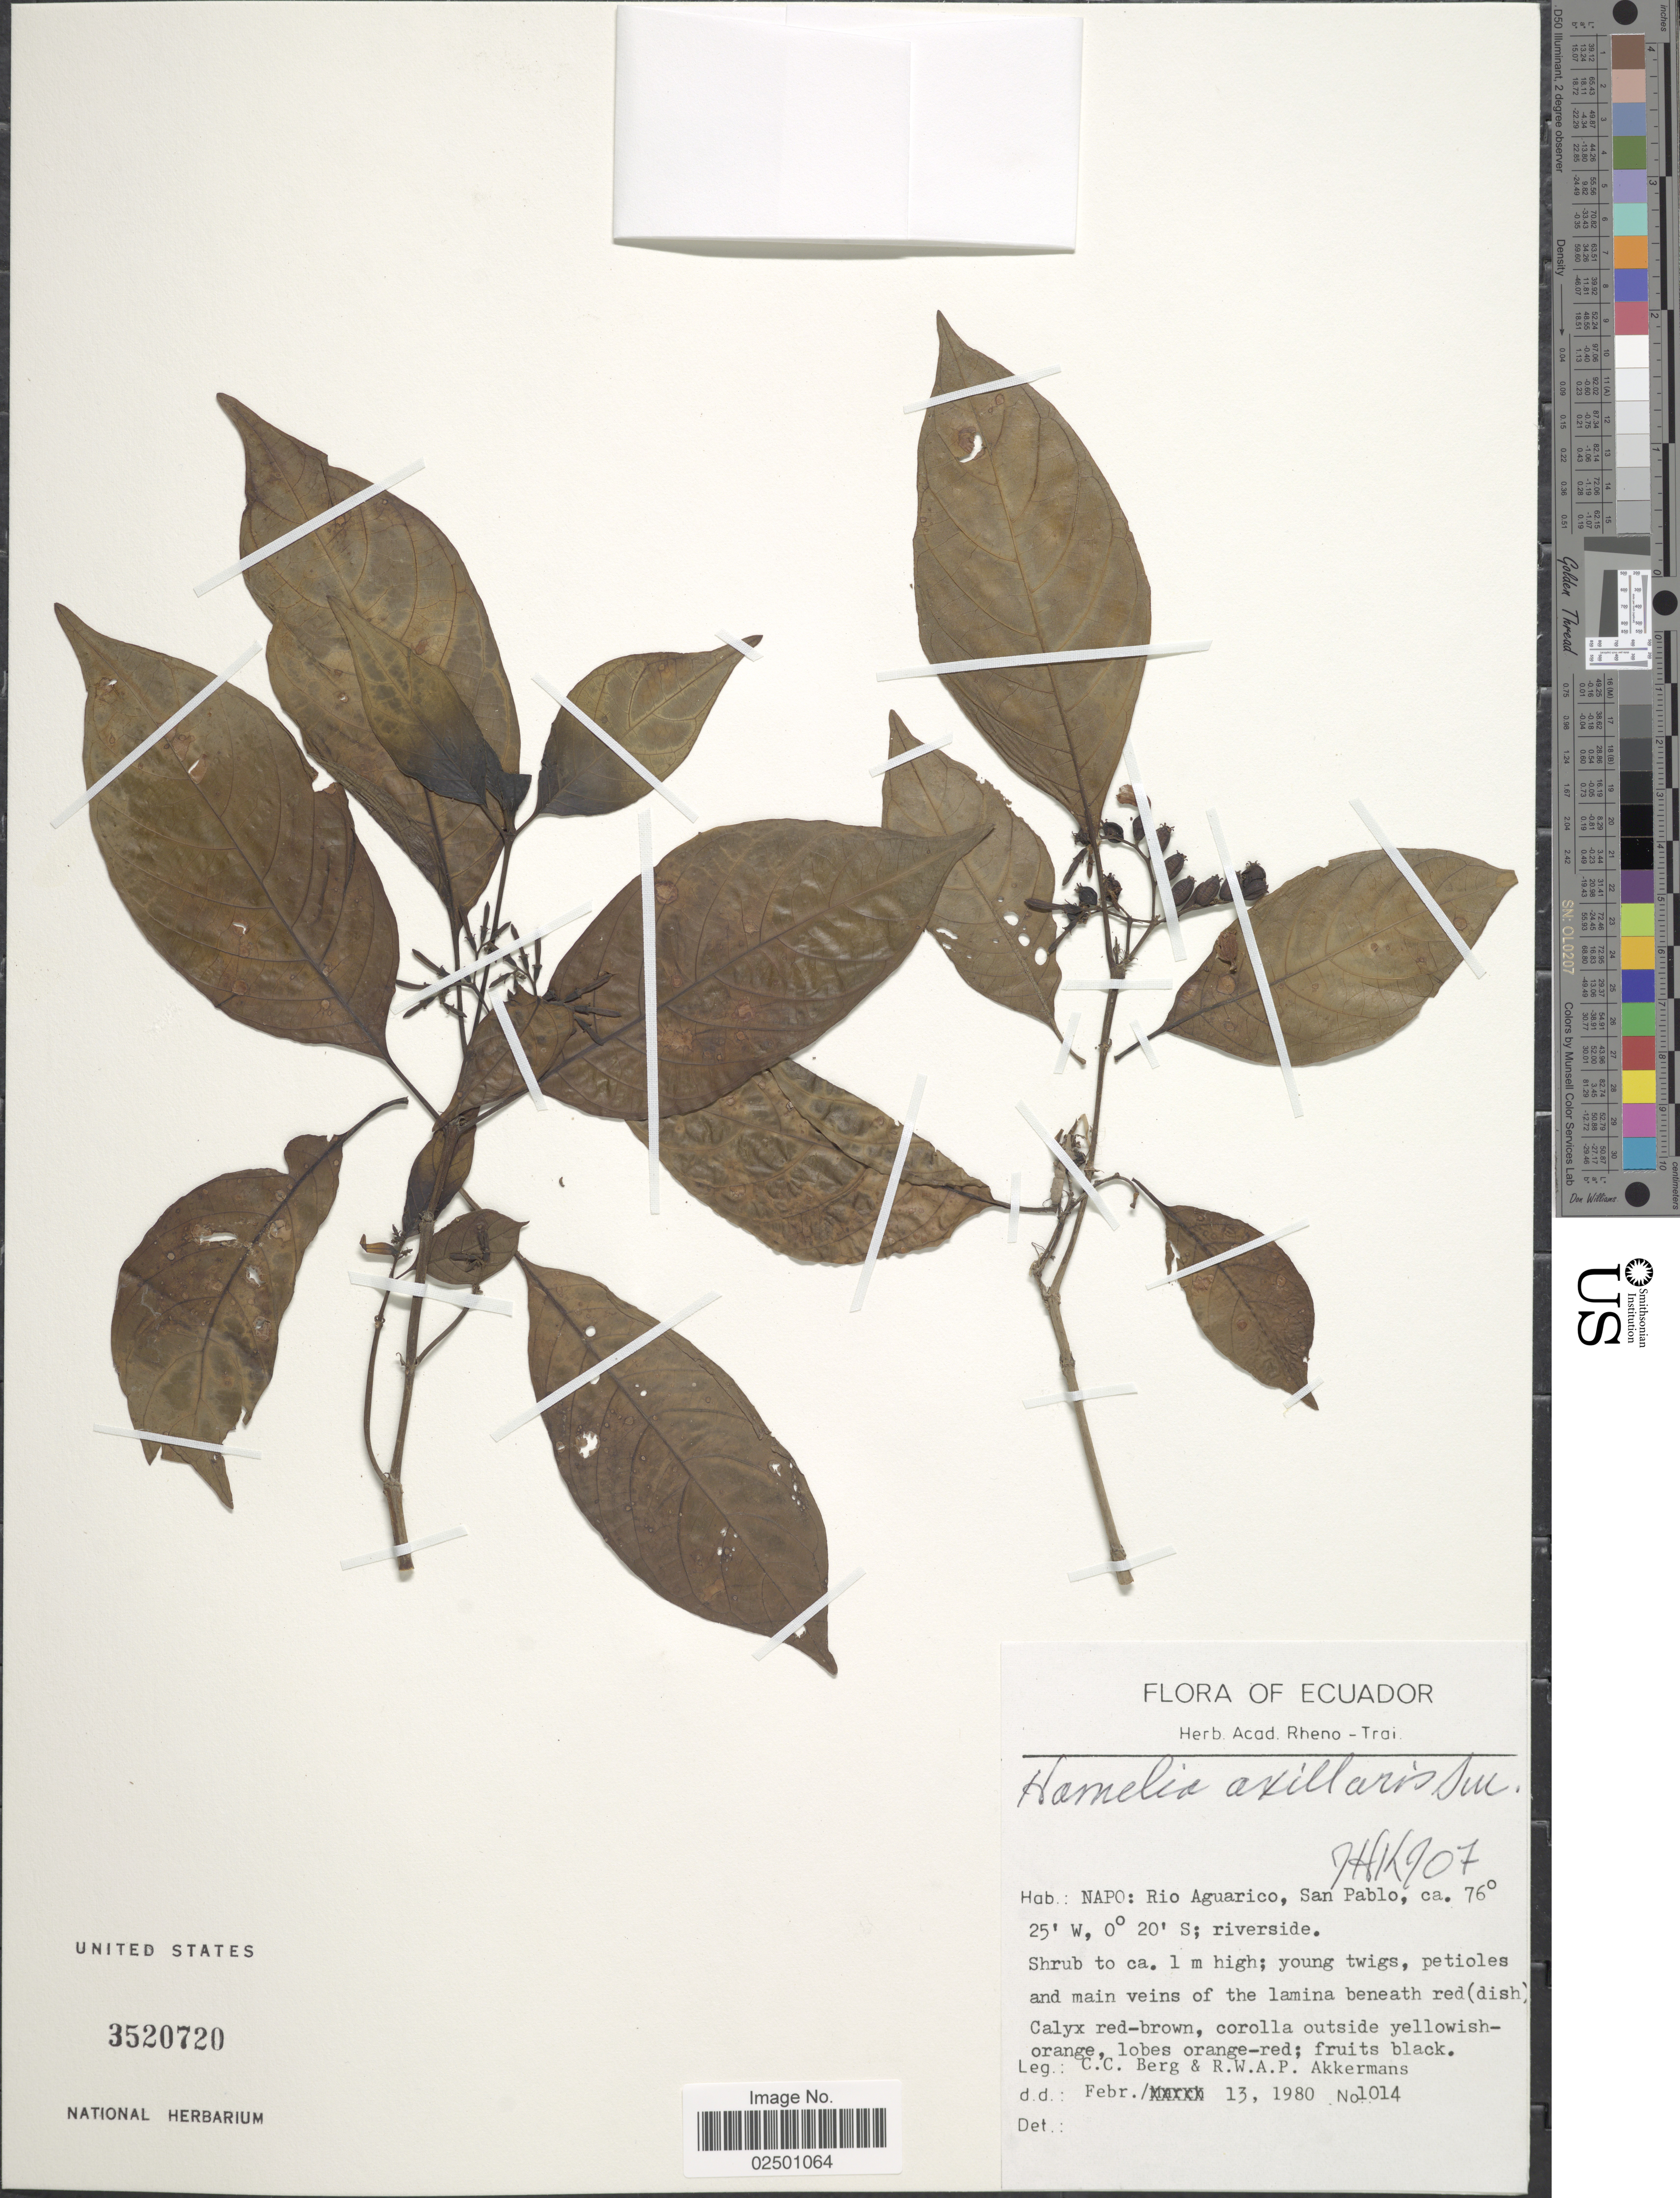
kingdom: Plantae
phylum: Tracheophyta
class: Magnoliopsida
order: Gentianales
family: Rubiaceae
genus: Hamelia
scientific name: Hamelia axillaris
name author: Sw.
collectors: C. C. Berg & R. W. A. P. Akkermans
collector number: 1014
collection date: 1980-02-13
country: Ecuador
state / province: Napo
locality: Napo: Rio Aguarico, San Pablo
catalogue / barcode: US 3520720